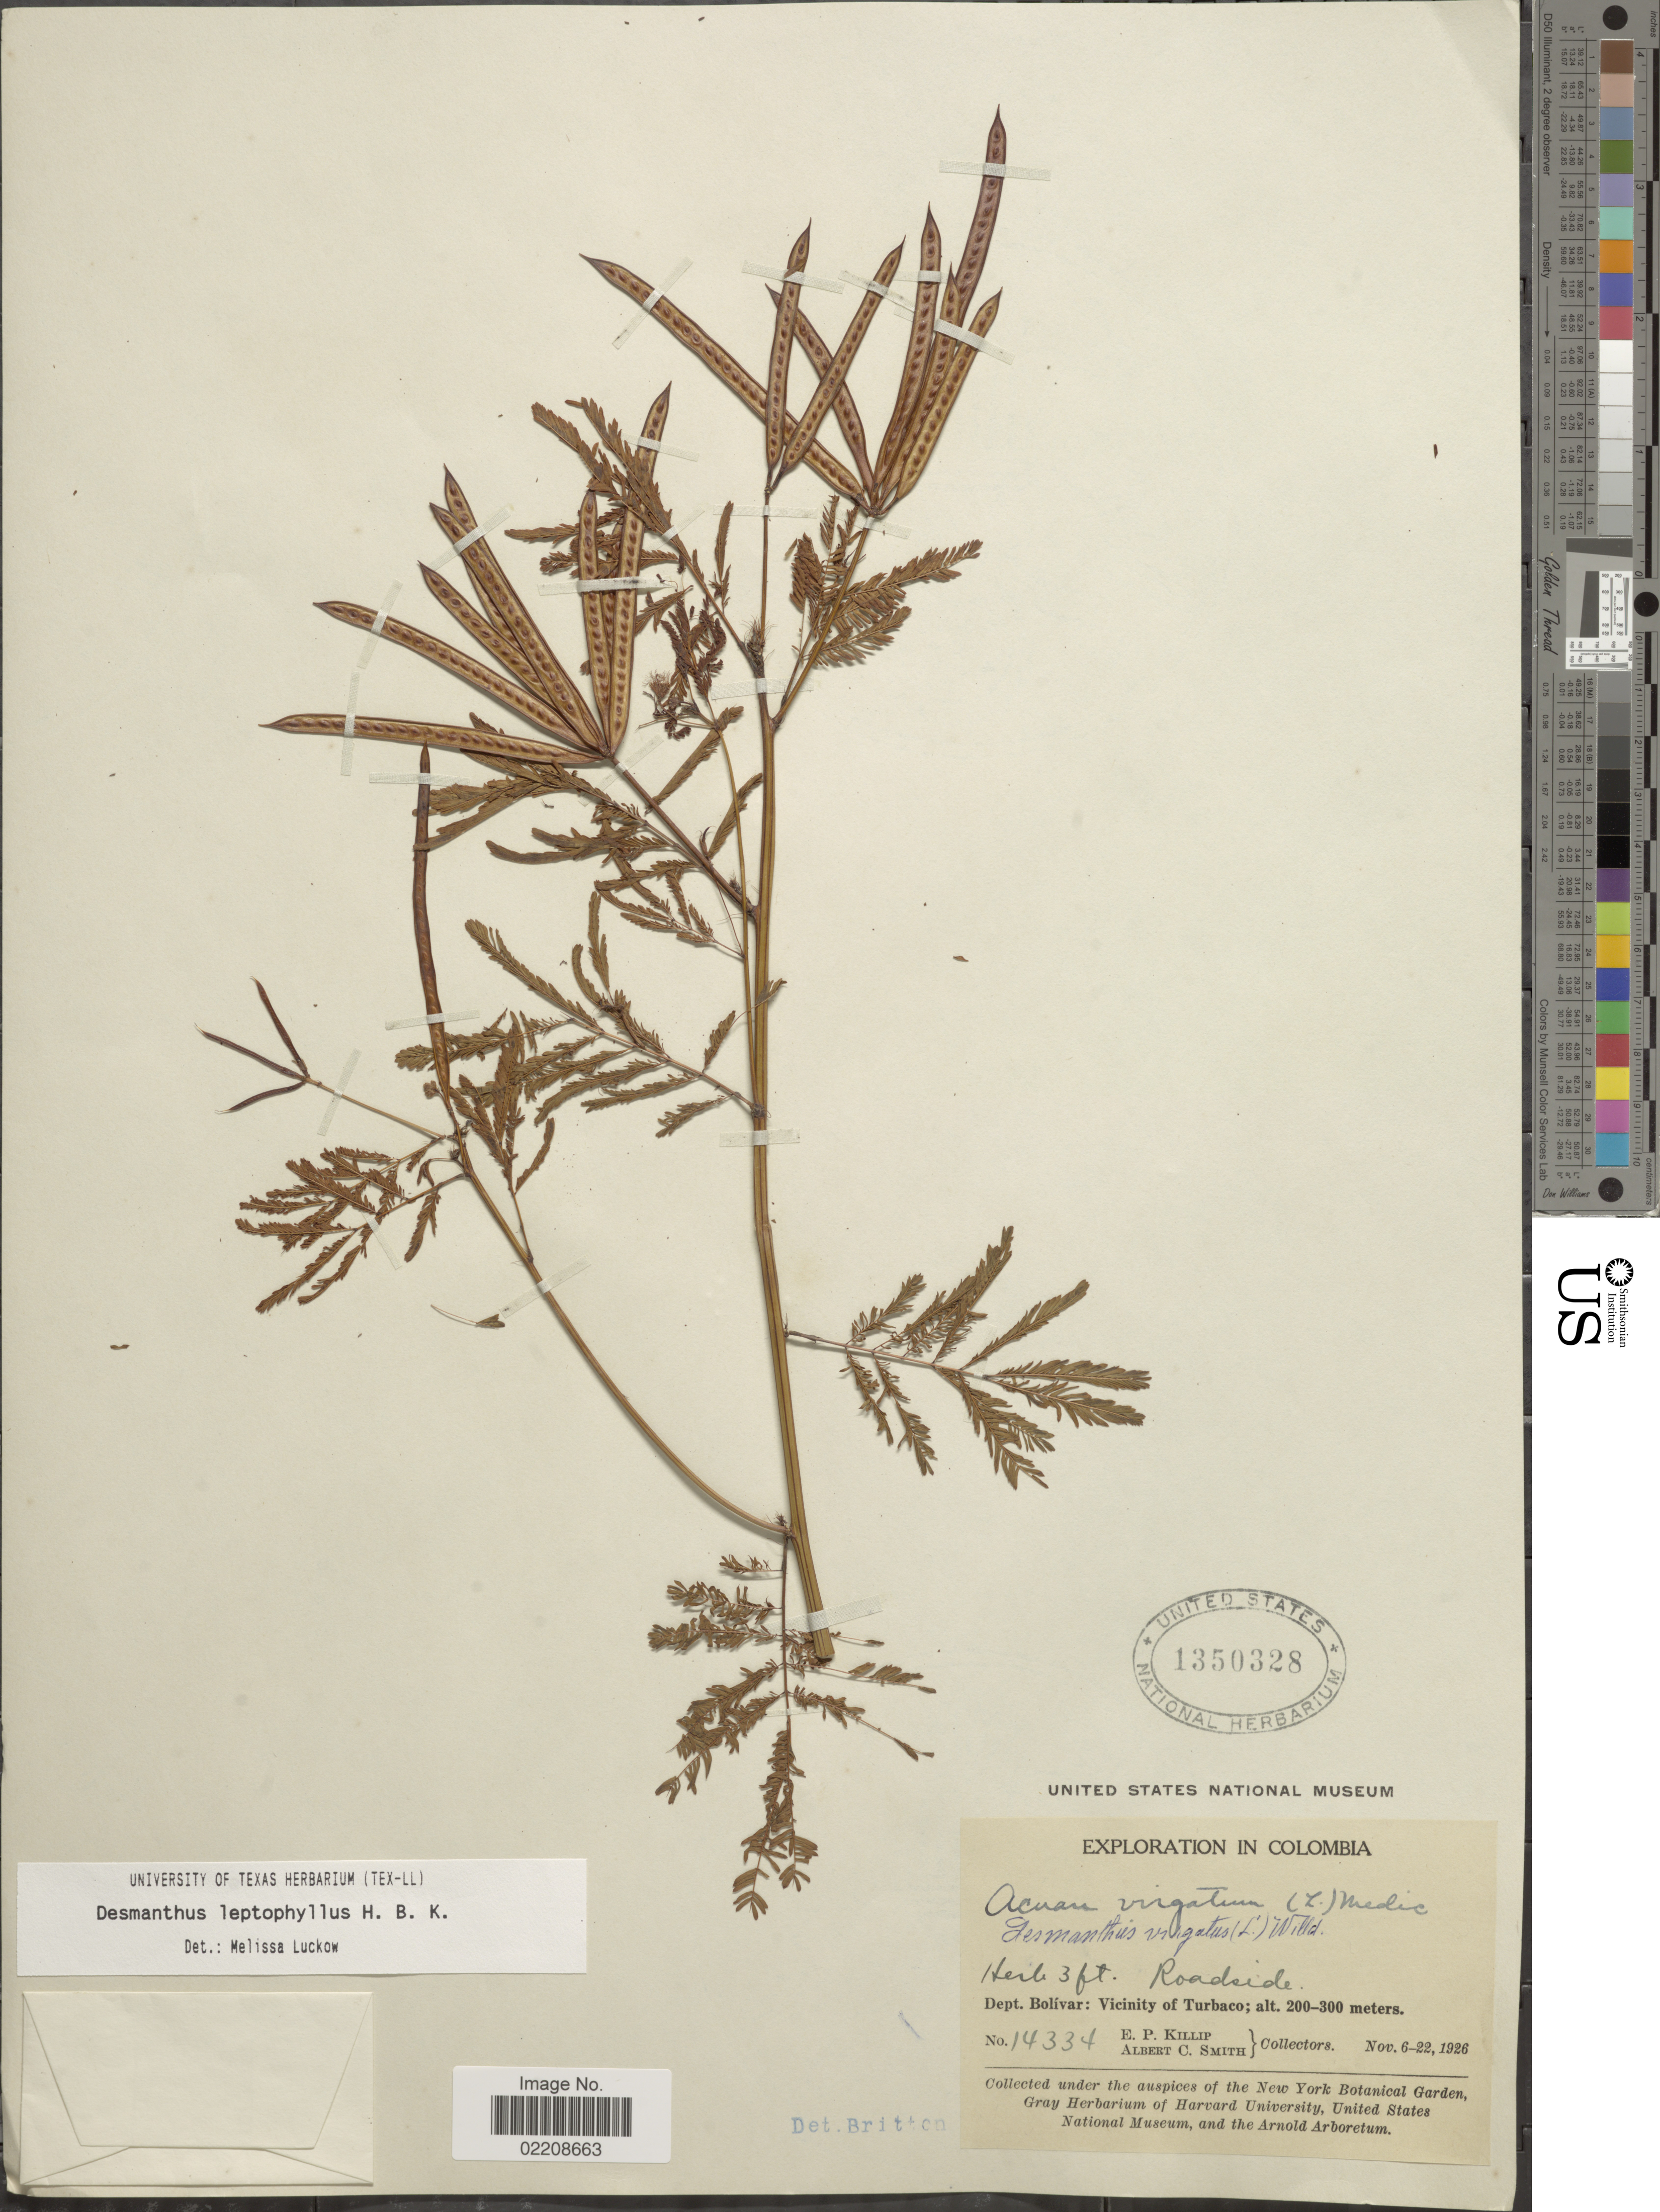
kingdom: Plantae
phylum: Tracheophyta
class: Magnoliopsida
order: Fabales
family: Fabaceae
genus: Desmanthus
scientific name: Desmanthus leptophyllus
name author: Kunth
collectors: E. P. Killip & A. C. Smith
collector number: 14334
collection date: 1926-11-06/1926-11-22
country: Colombia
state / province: Bolívar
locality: Dept. Bolívar: Vicinity of Turbaco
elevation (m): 200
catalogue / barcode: US 1350328